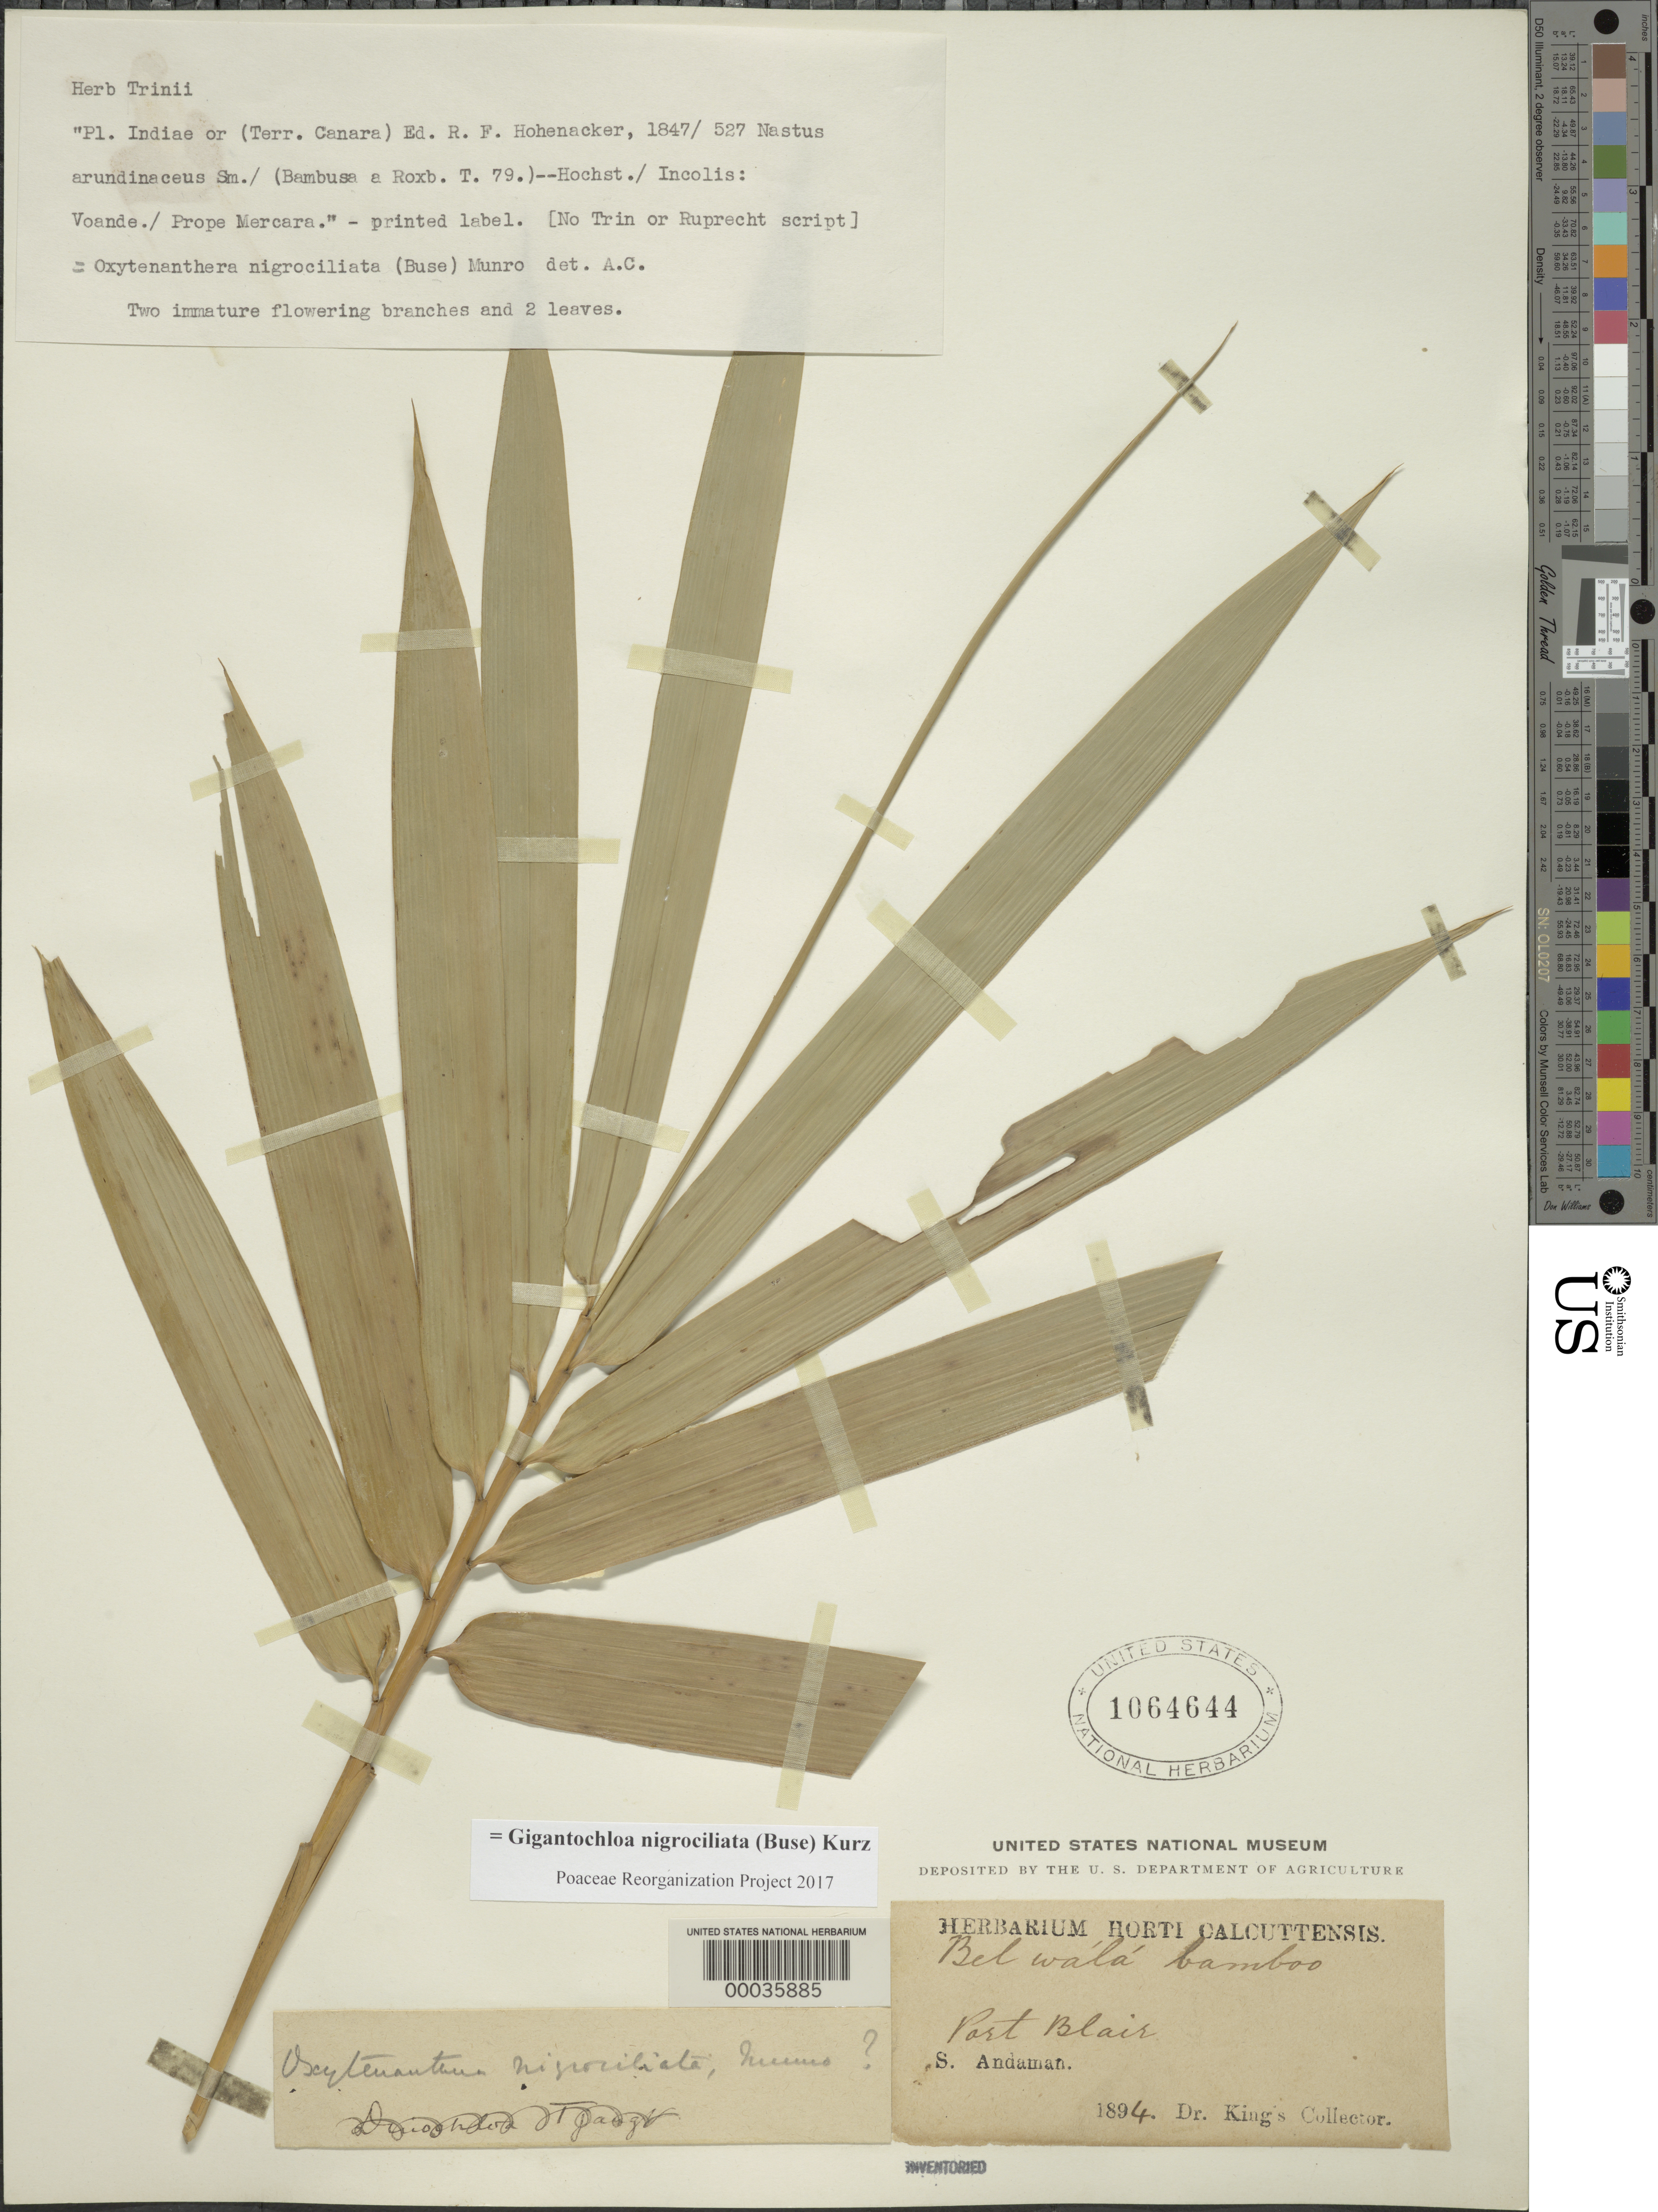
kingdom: Plantae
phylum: Tracheophyta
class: Liliopsida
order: Poales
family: Poaceae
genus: Gigantochloa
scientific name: Gigantochloa nigrociliata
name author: (Büse) Kurz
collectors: King, --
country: India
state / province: Andaman and Nicobar Islands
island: Andaman Is.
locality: Andaman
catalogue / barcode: US 1064644